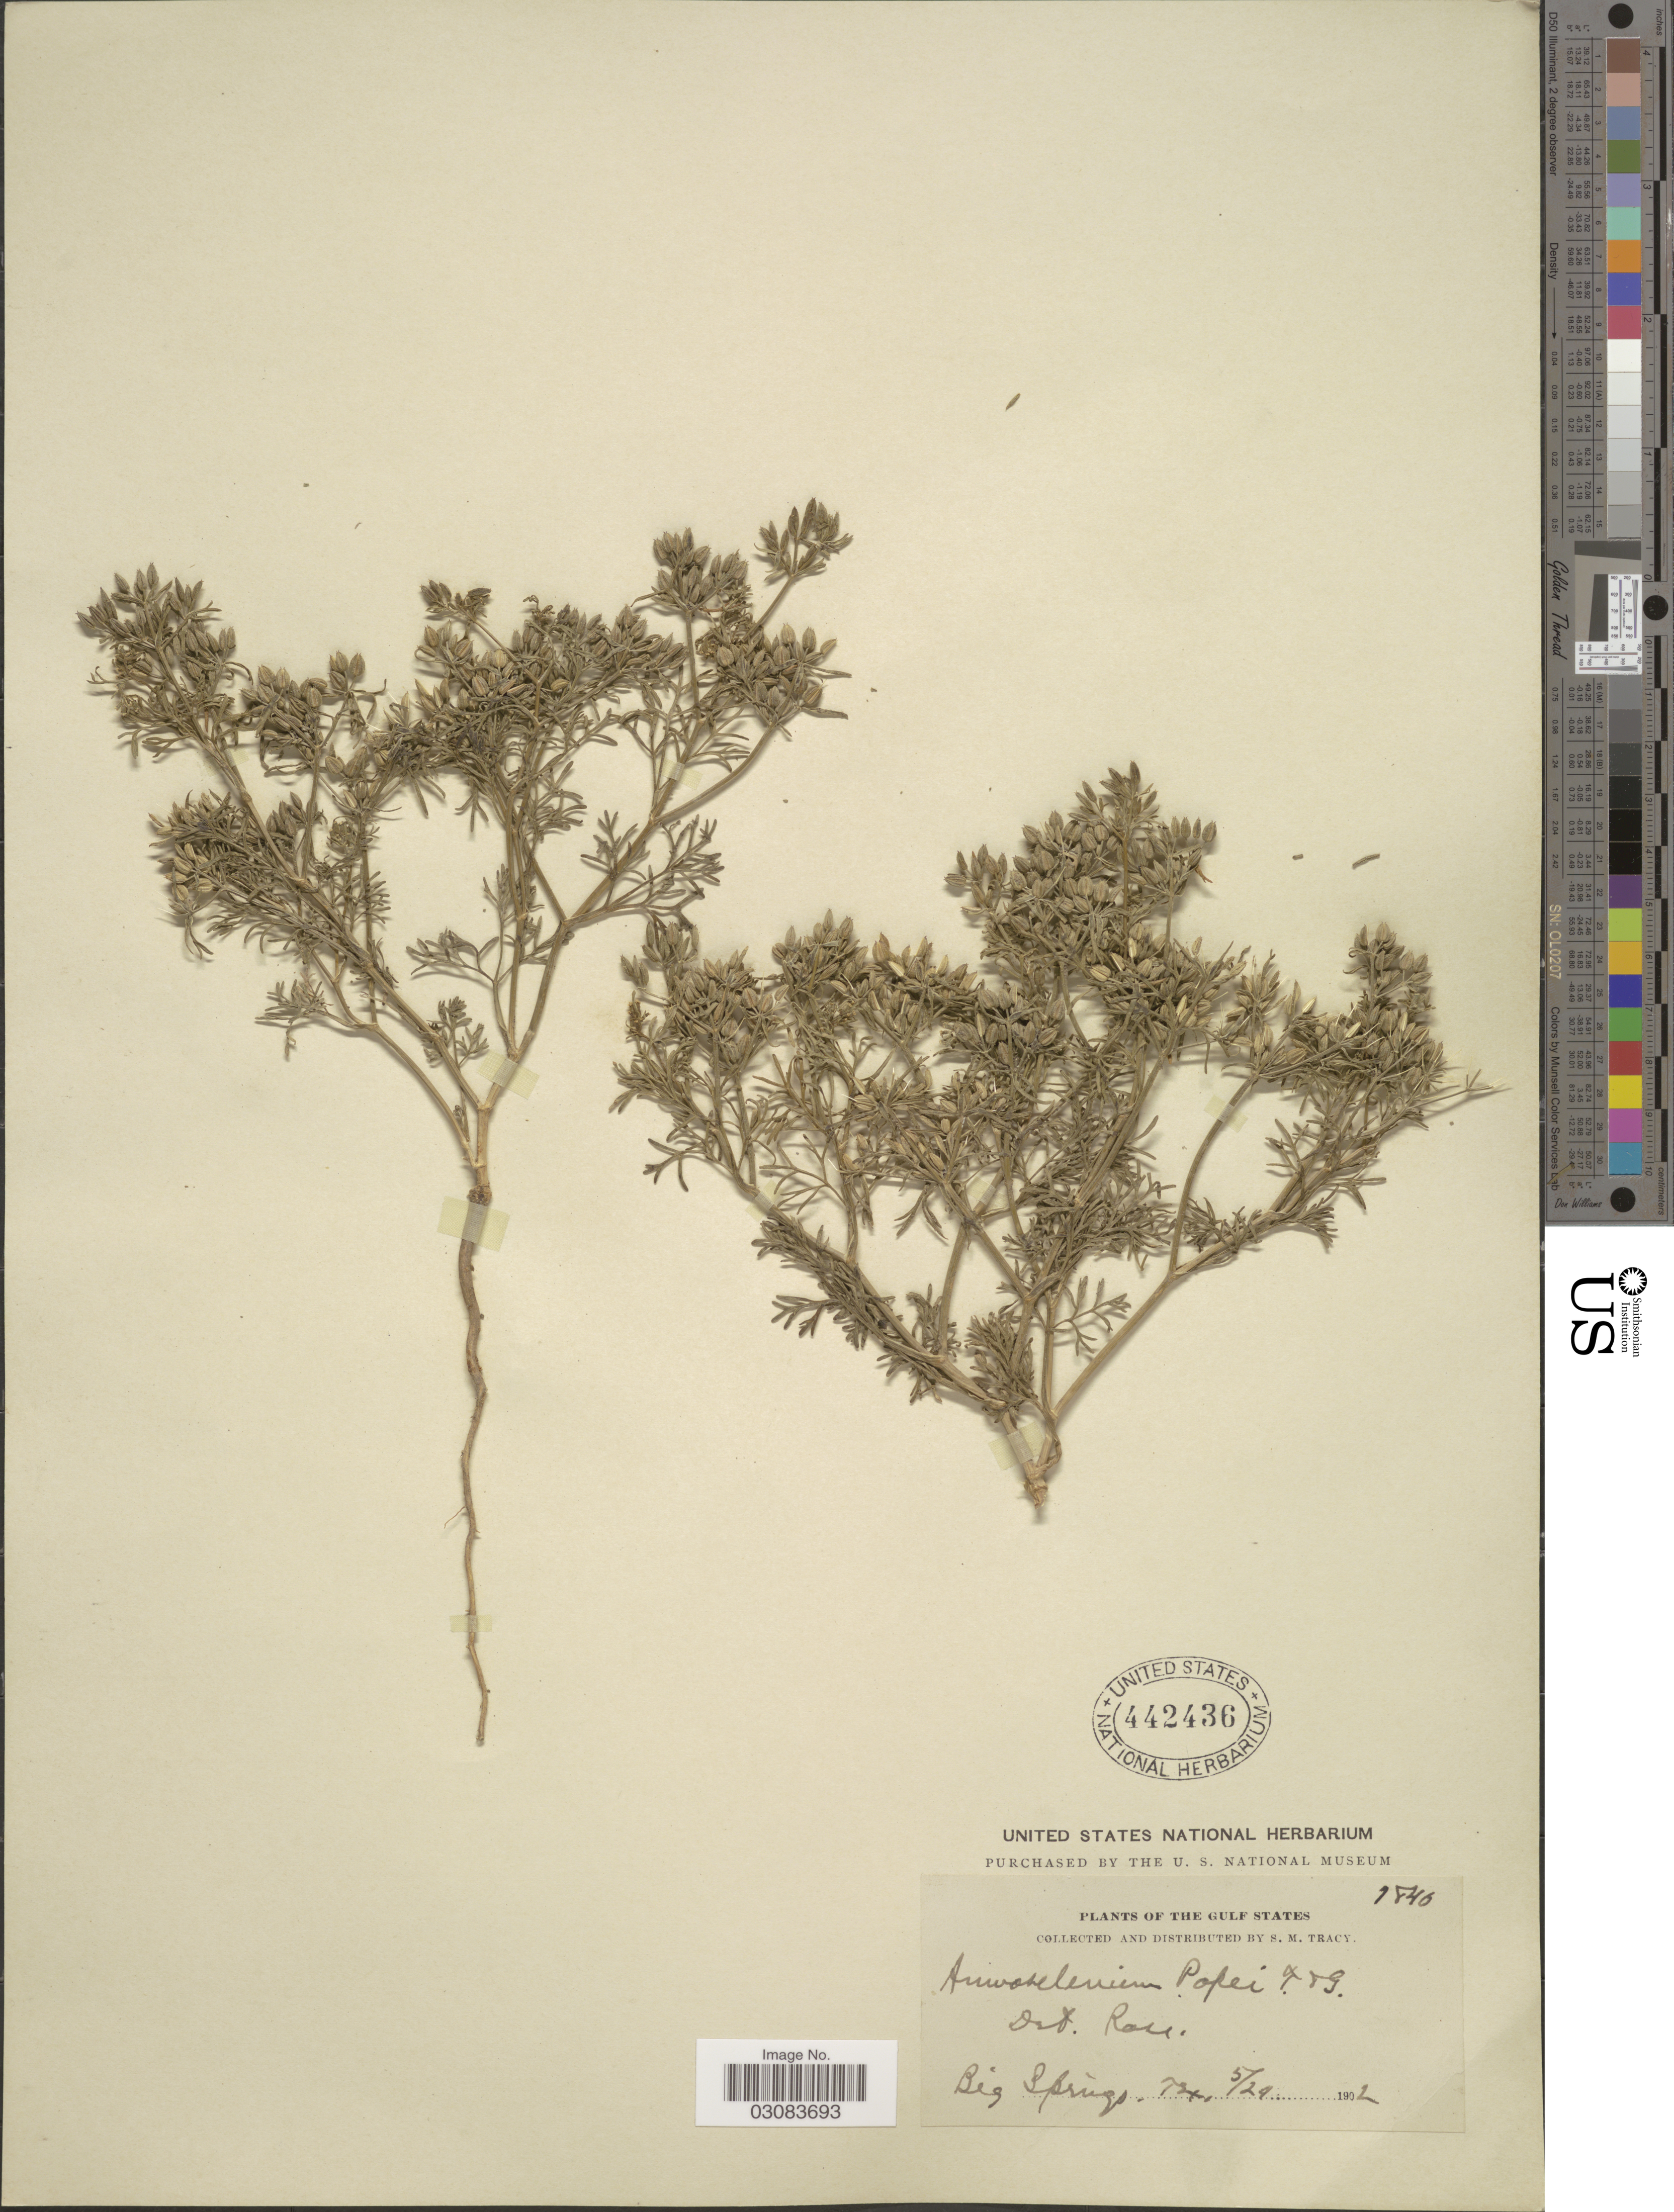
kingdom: Plantae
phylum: Tracheophyta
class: Magnoliopsida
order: Apiales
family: Apiaceae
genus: Ammoselinum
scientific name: Ammoselinum popei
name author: Torr. & A. Gray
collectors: S. M. Tracy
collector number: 1846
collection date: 1902-05-29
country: United States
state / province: Texas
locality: The Gulf States. Big Springs.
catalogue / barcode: US 442436